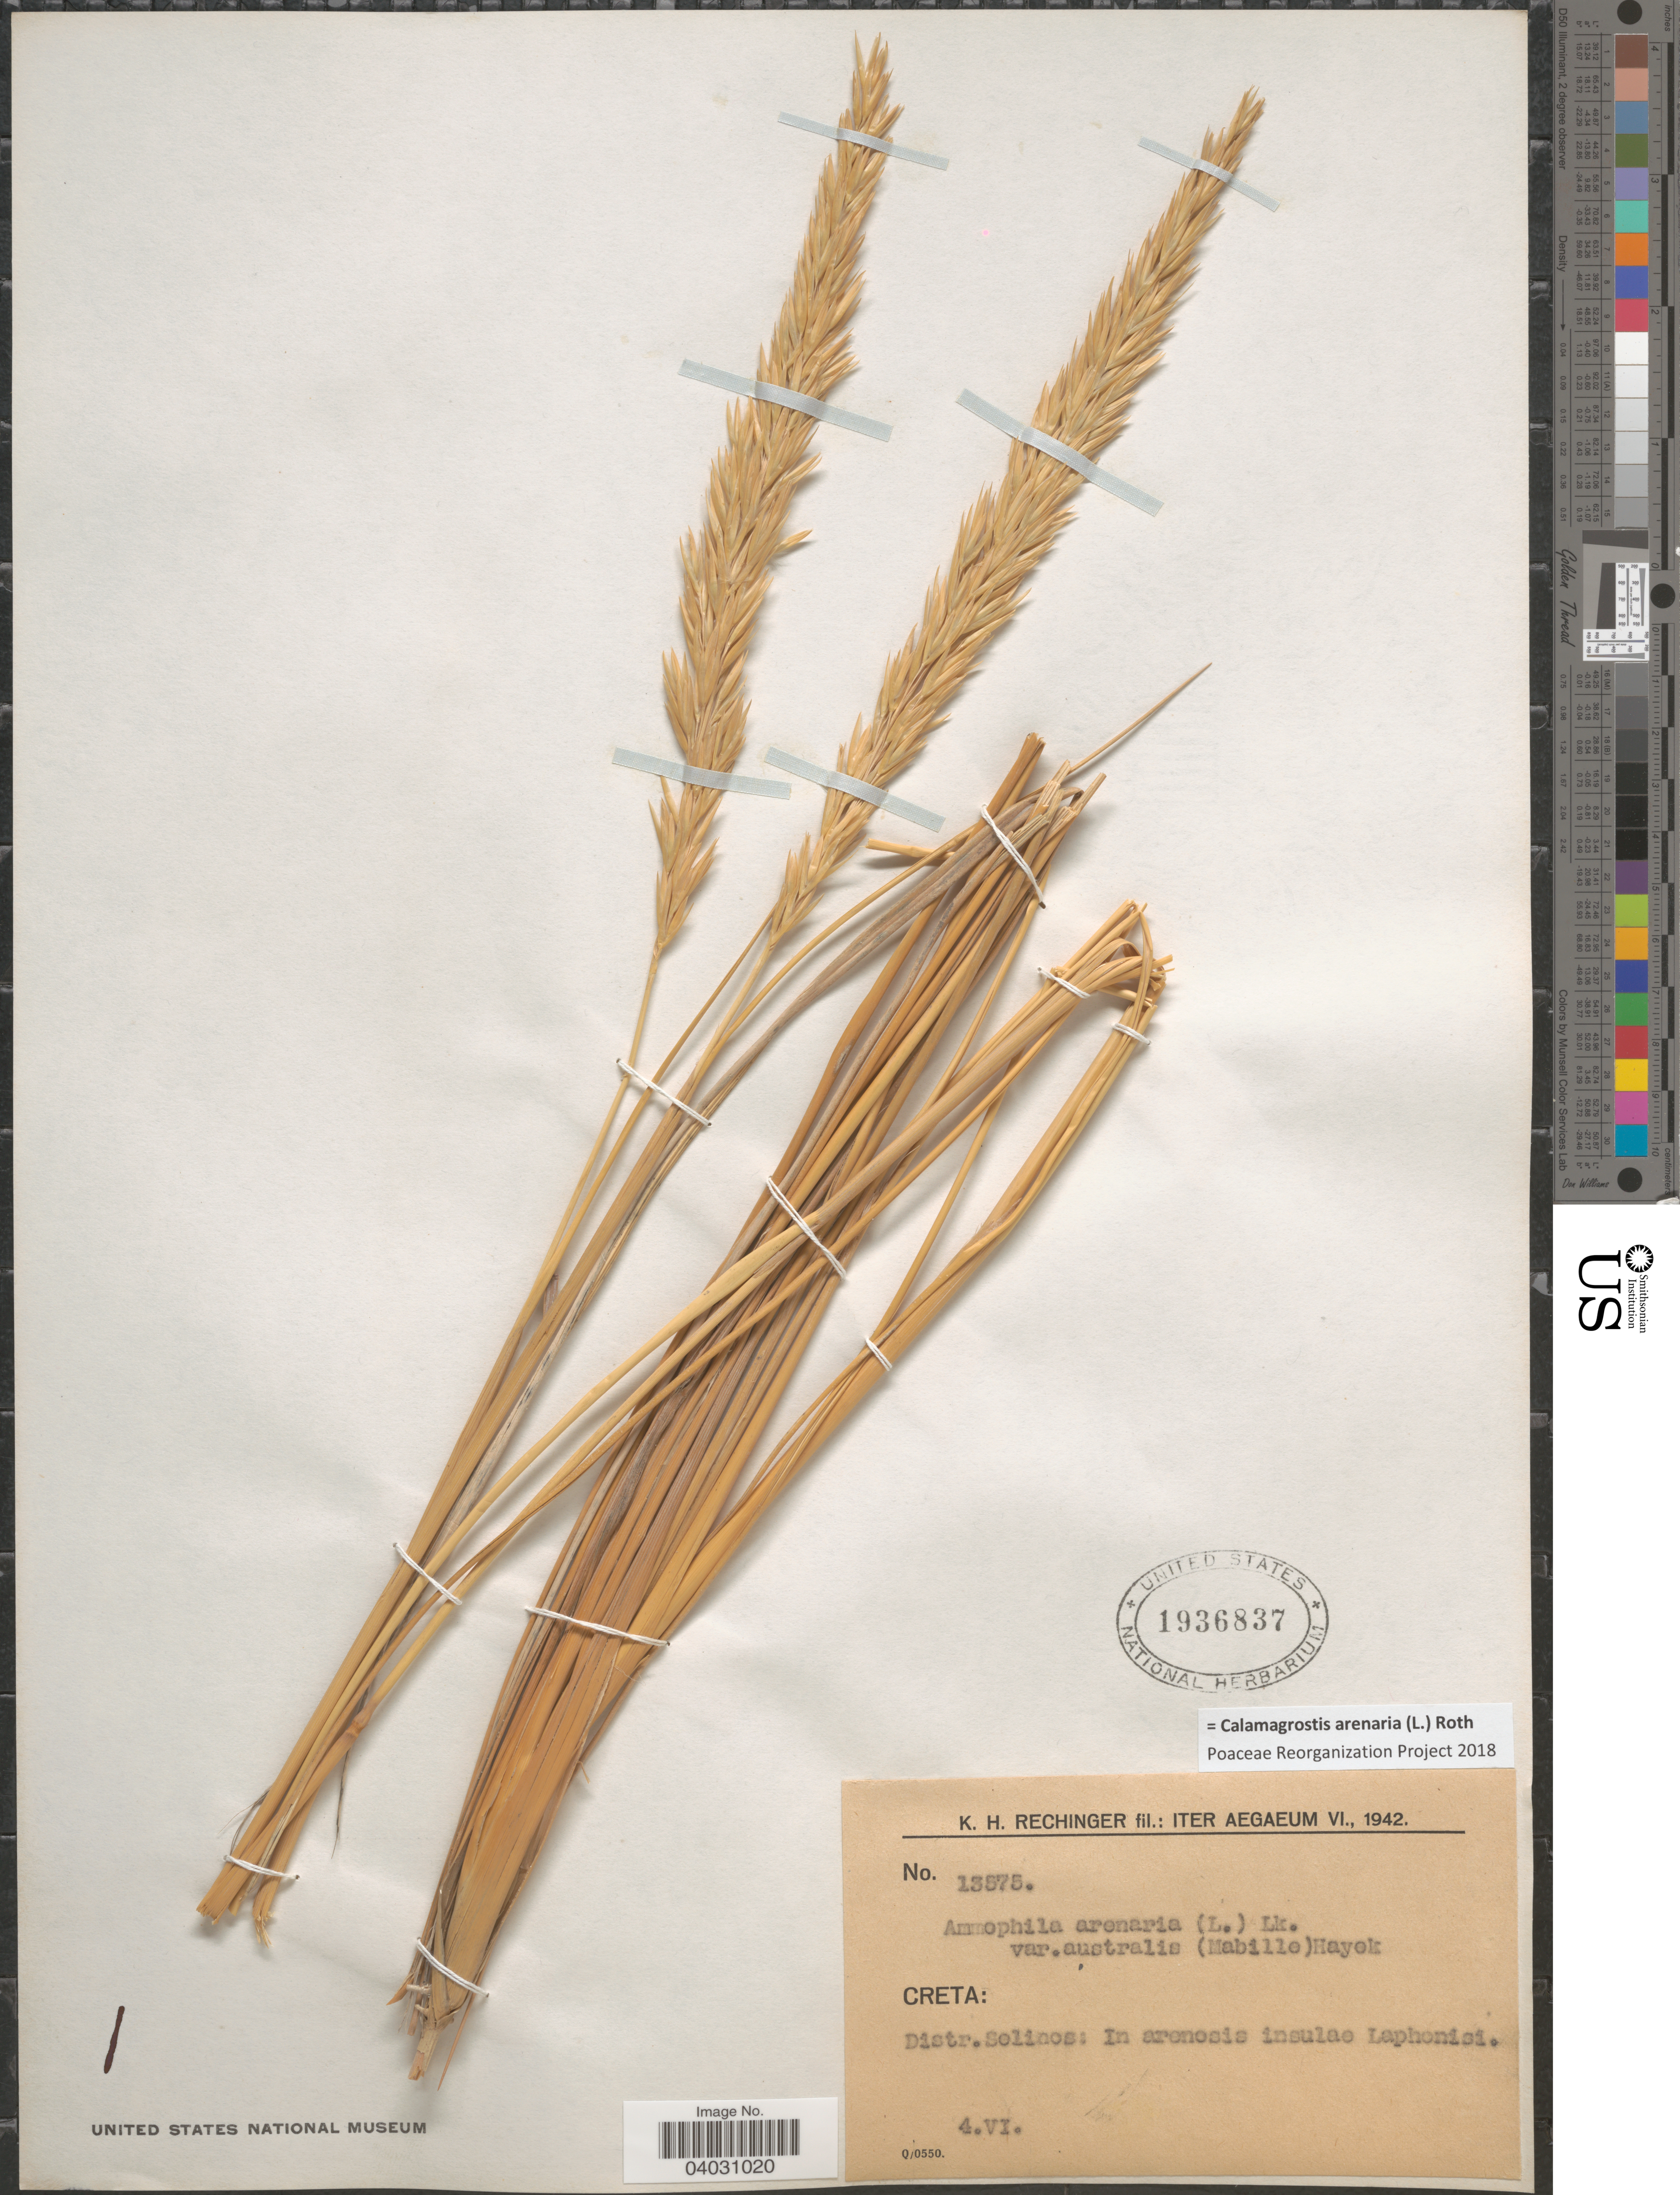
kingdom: Plantae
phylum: Tracheophyta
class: Liliopsida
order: Poales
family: Poaceae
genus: Calamagrostis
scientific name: Calamagrostis arenaria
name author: (L.) Roth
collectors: K. H. Rechinger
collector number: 13575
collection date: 1942-06-04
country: Greece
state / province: Crete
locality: Iter Aegaeum. Creta: Distr.Selinos: In arenosis insulae Laphonisi.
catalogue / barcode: US 1936837